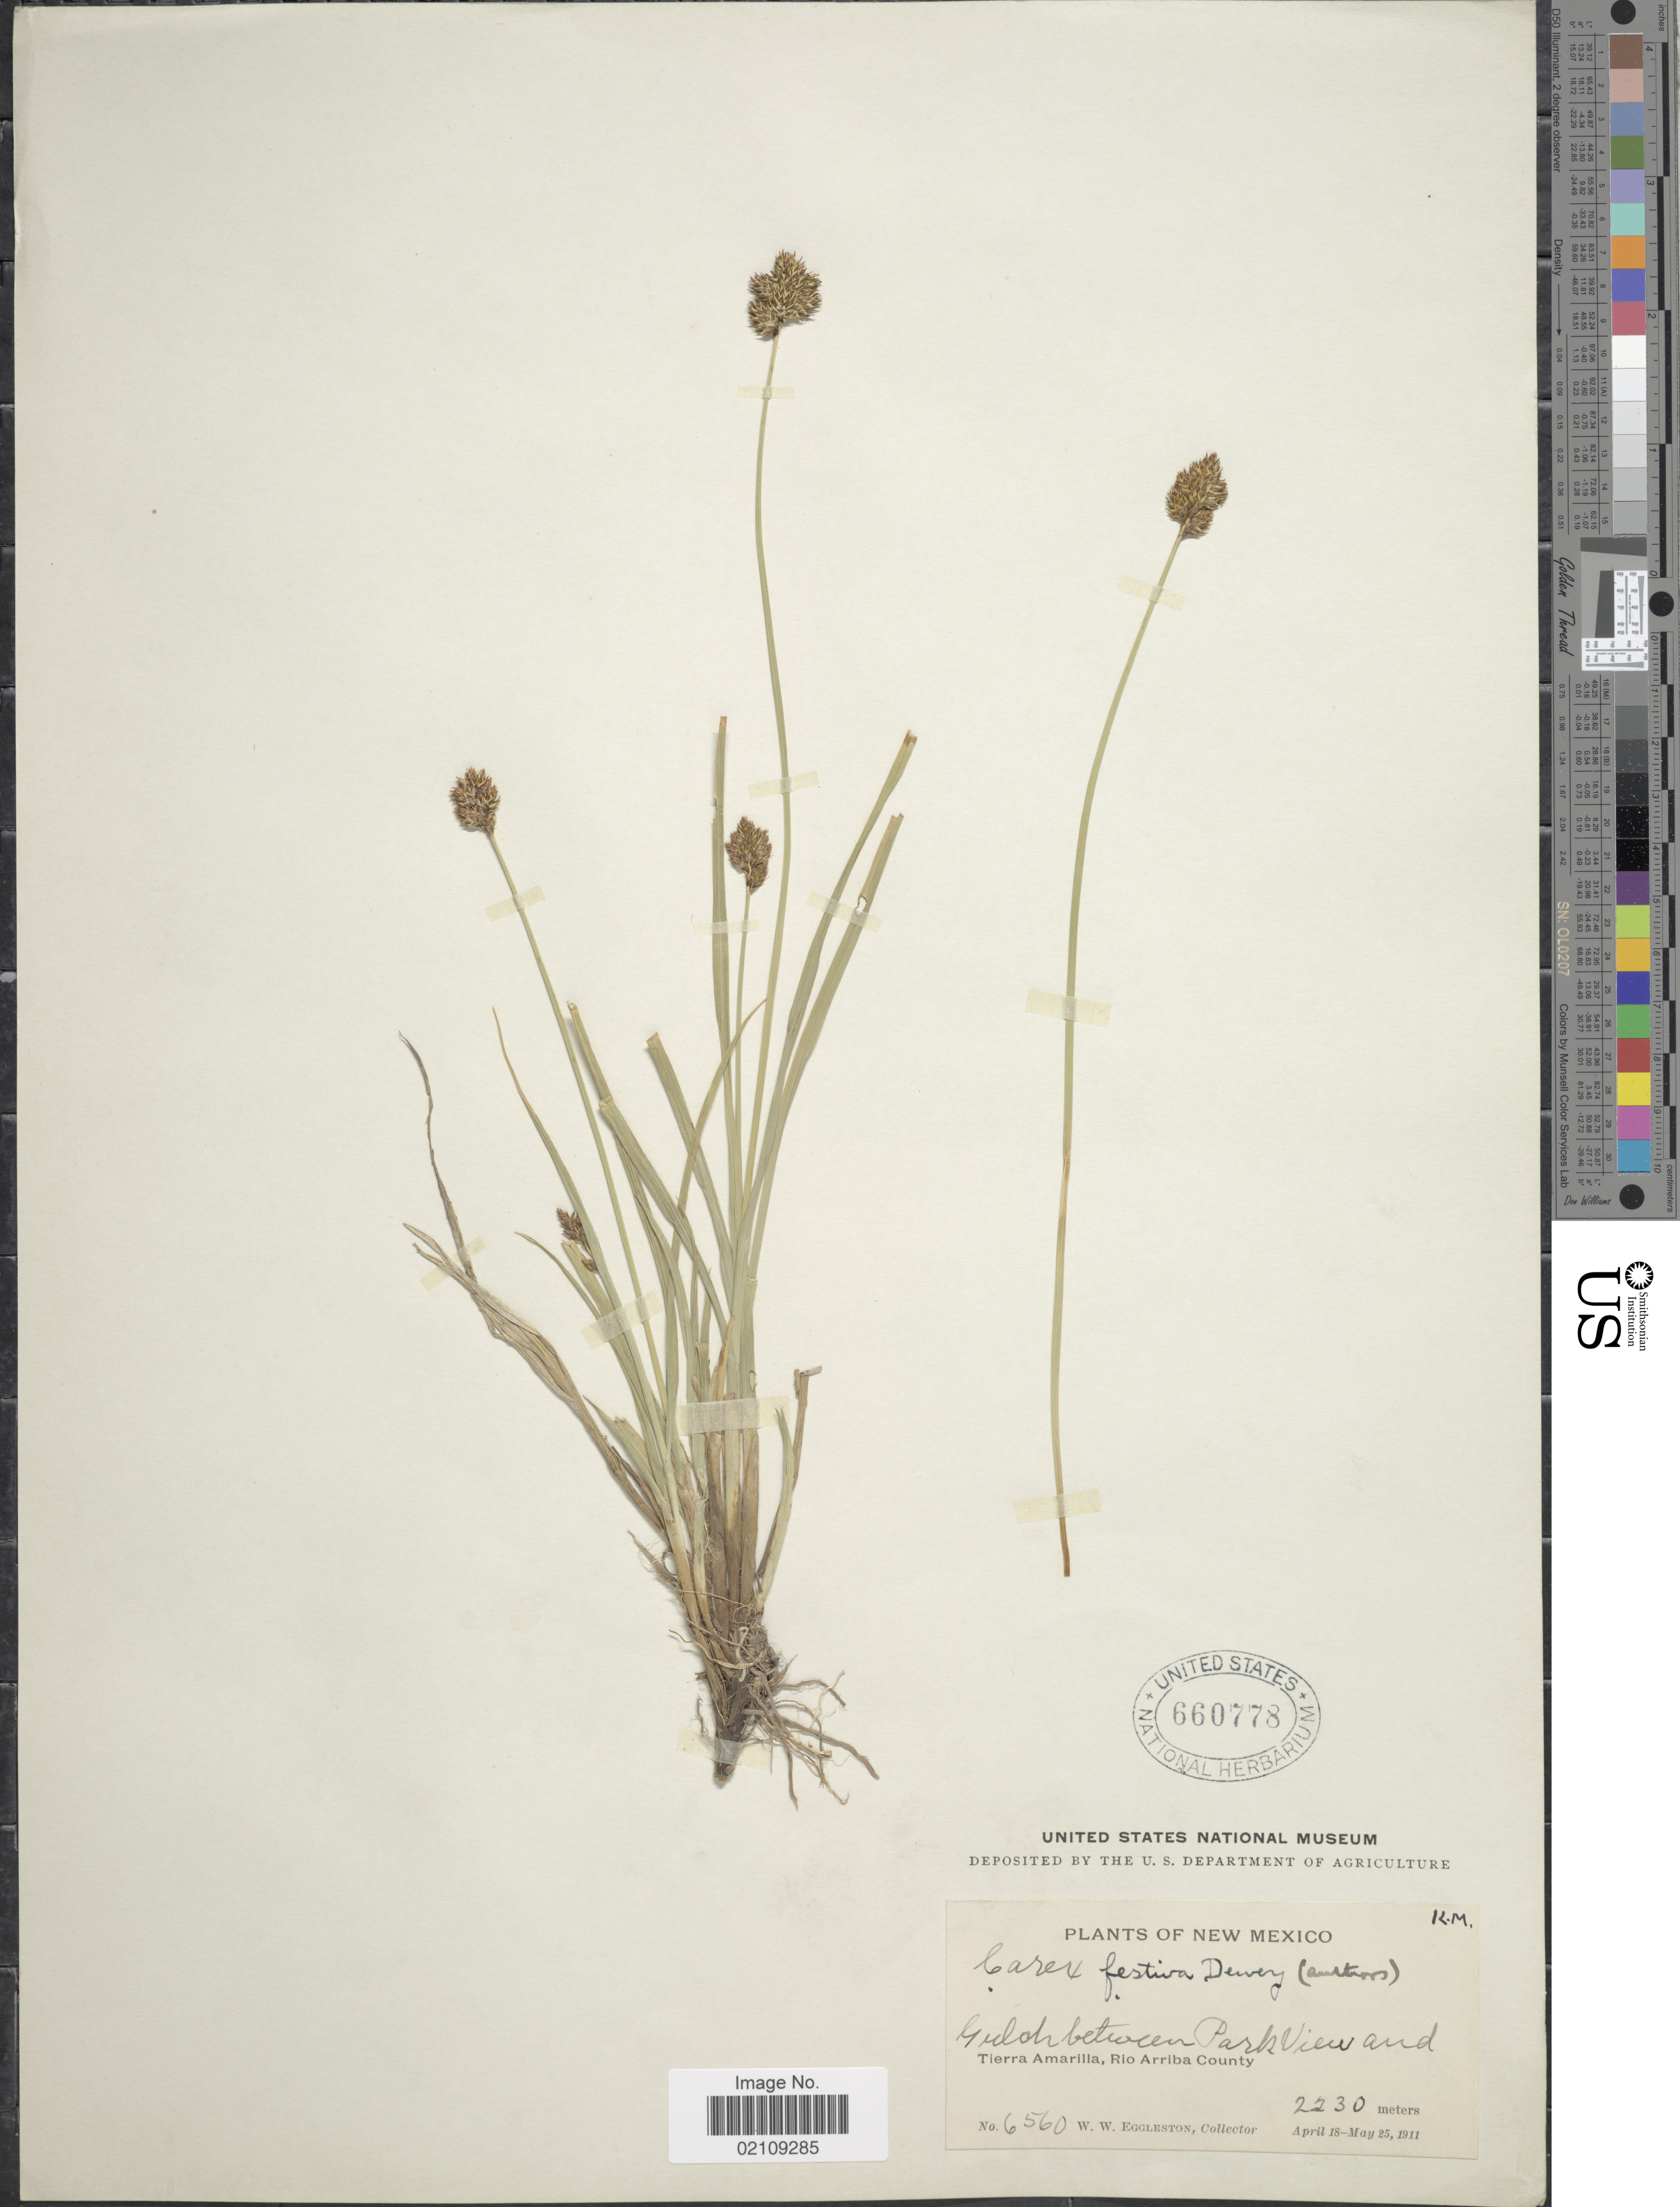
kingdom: Plantae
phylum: Tracheophyta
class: Liliopsida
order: Poales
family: Cyperaceae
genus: Carex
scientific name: Carex microptera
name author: Mack.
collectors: W. W. Eggleston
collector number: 6560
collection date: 1911-04-18/1911-05-25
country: United States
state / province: New Mexico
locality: Gulch between Park View and Tierra Amarilla, Rio Arriba County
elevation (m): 2330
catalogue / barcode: US 660778